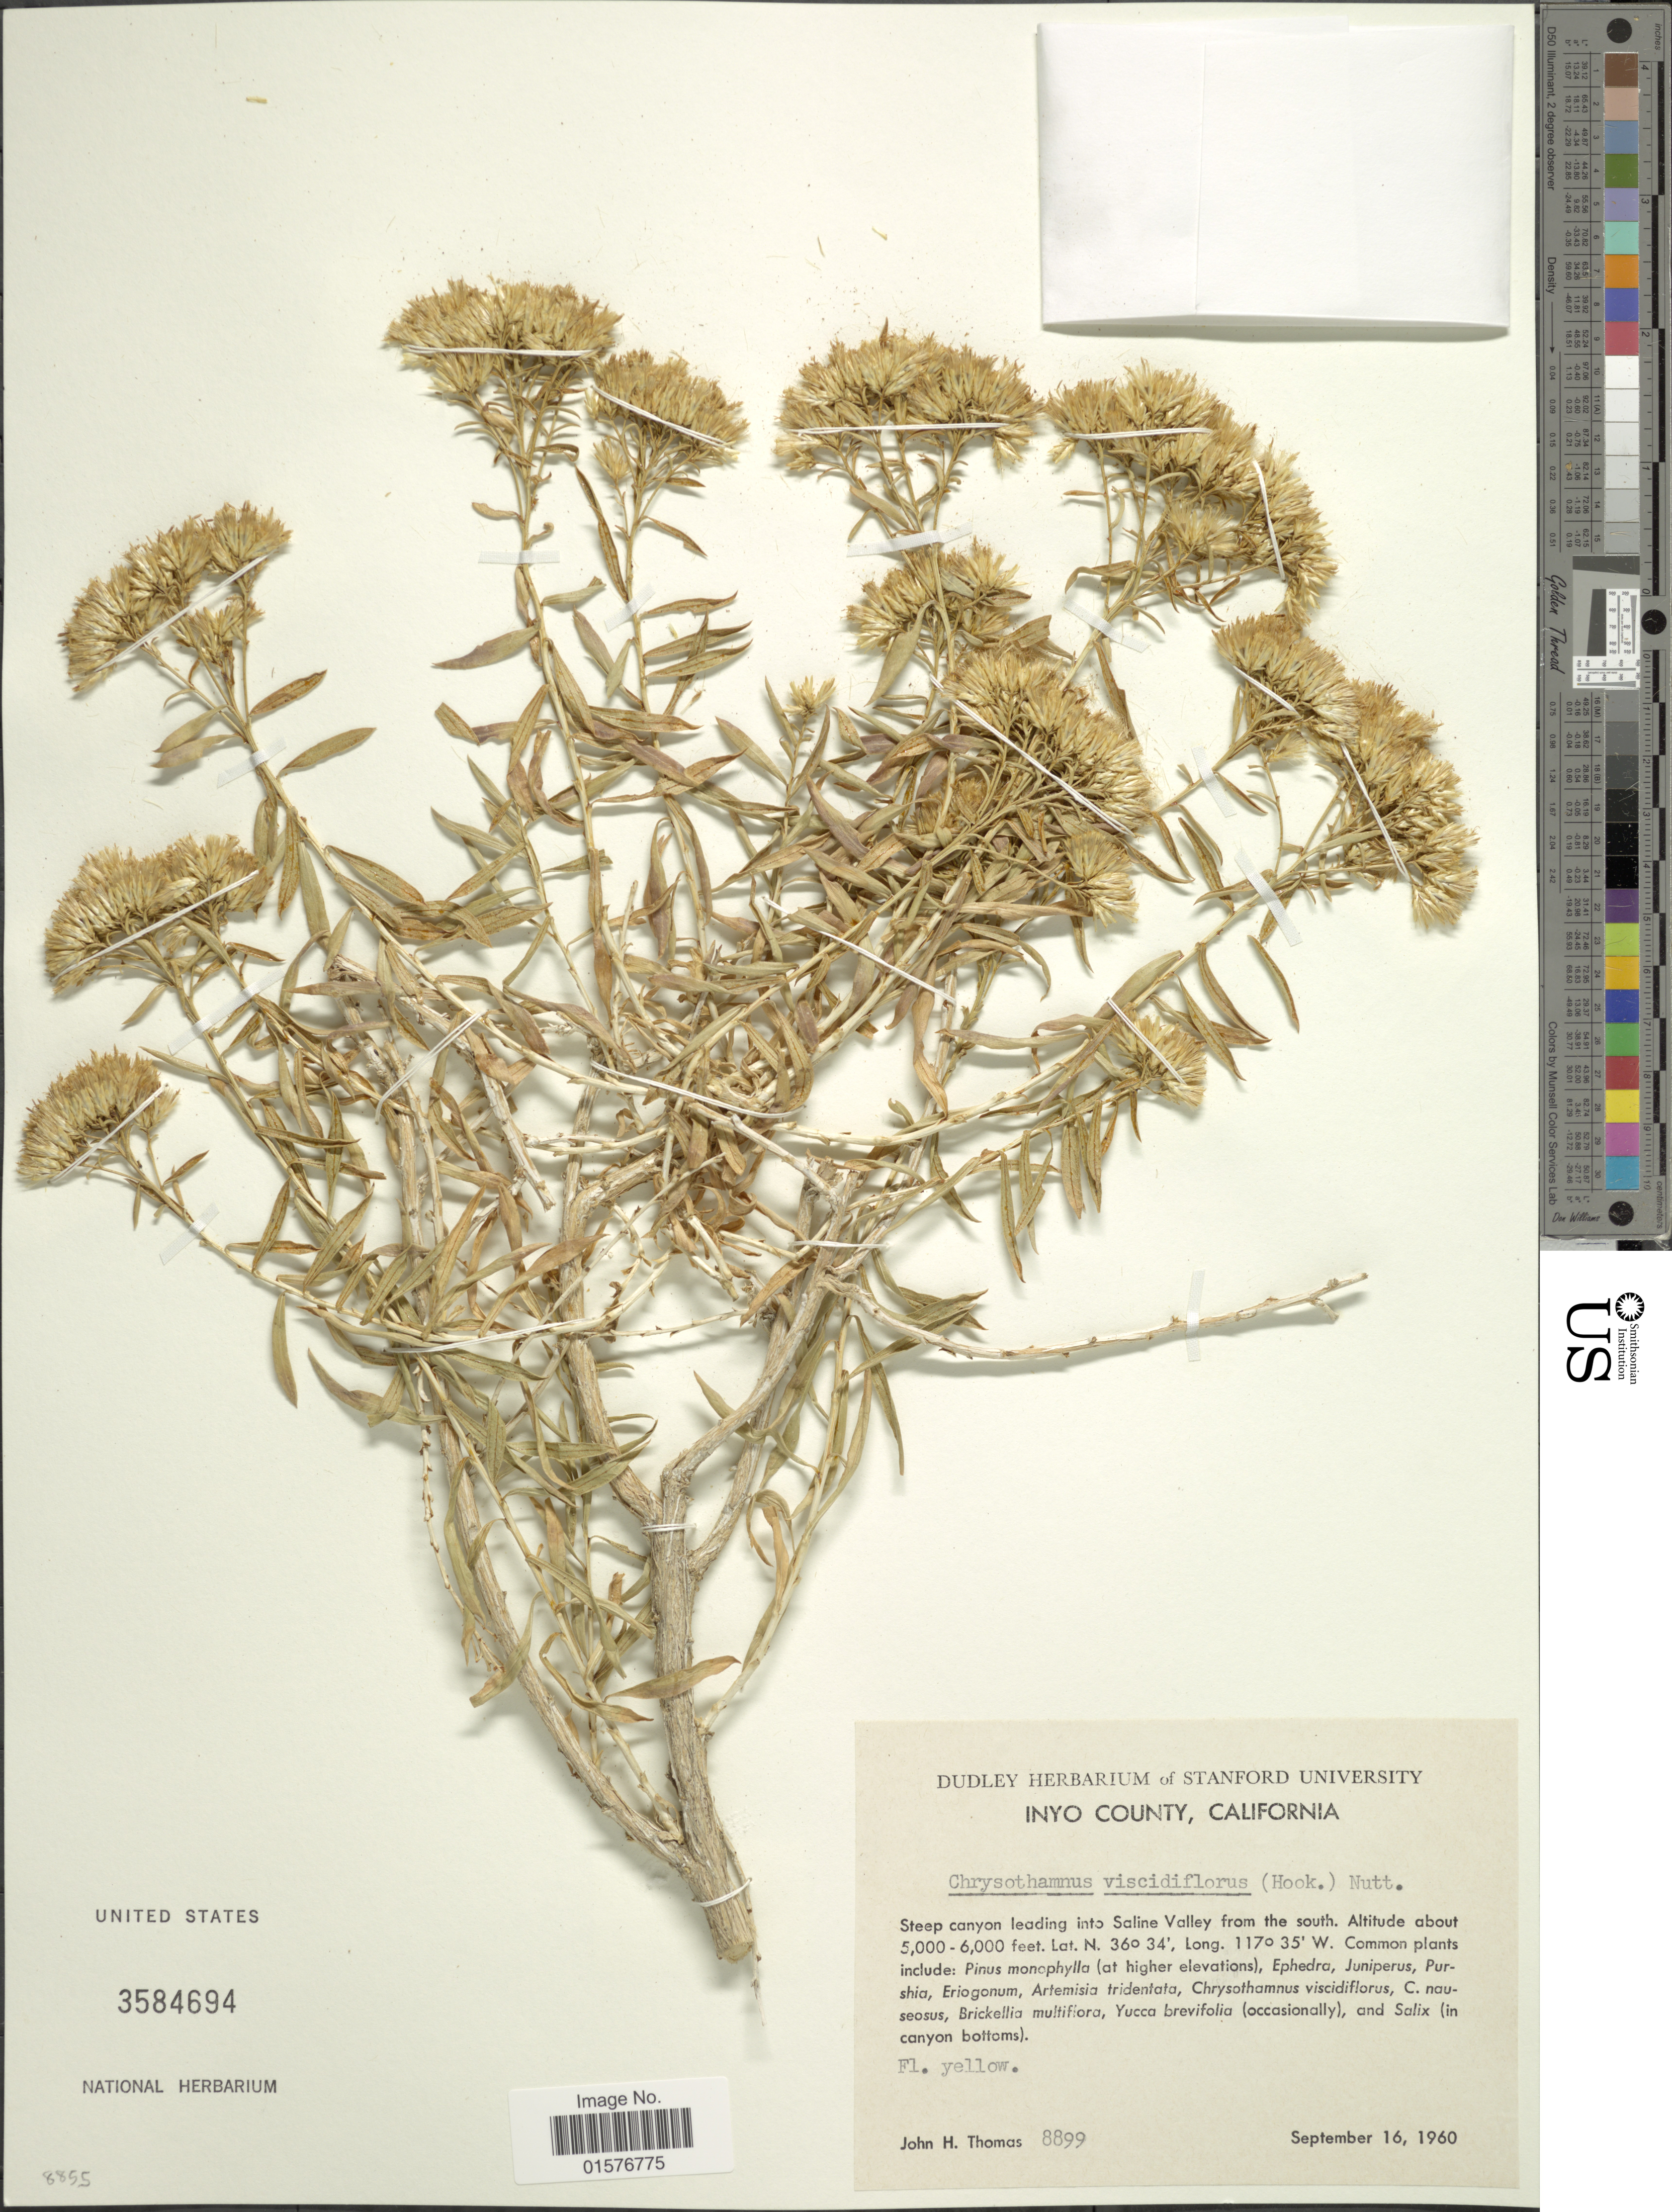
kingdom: Plantae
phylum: Tracheophyta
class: Magnoliopsida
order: Asterales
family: Asteraceae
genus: Chrysothamnus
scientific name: Chrysothamnus viscidiflorus subsp. viscidiflorus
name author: (Hook.) Nutt.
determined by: Urbatsch, Lowell E., Curator (LSU), Louisiana State University (UNITED STATES)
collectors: J. H. Thomas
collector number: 8899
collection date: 1960-09-26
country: United States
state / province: California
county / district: Inyo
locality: Inyo County, California, Steep canyon leading into Saline Valley from the south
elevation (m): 1524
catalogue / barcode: US 3584694